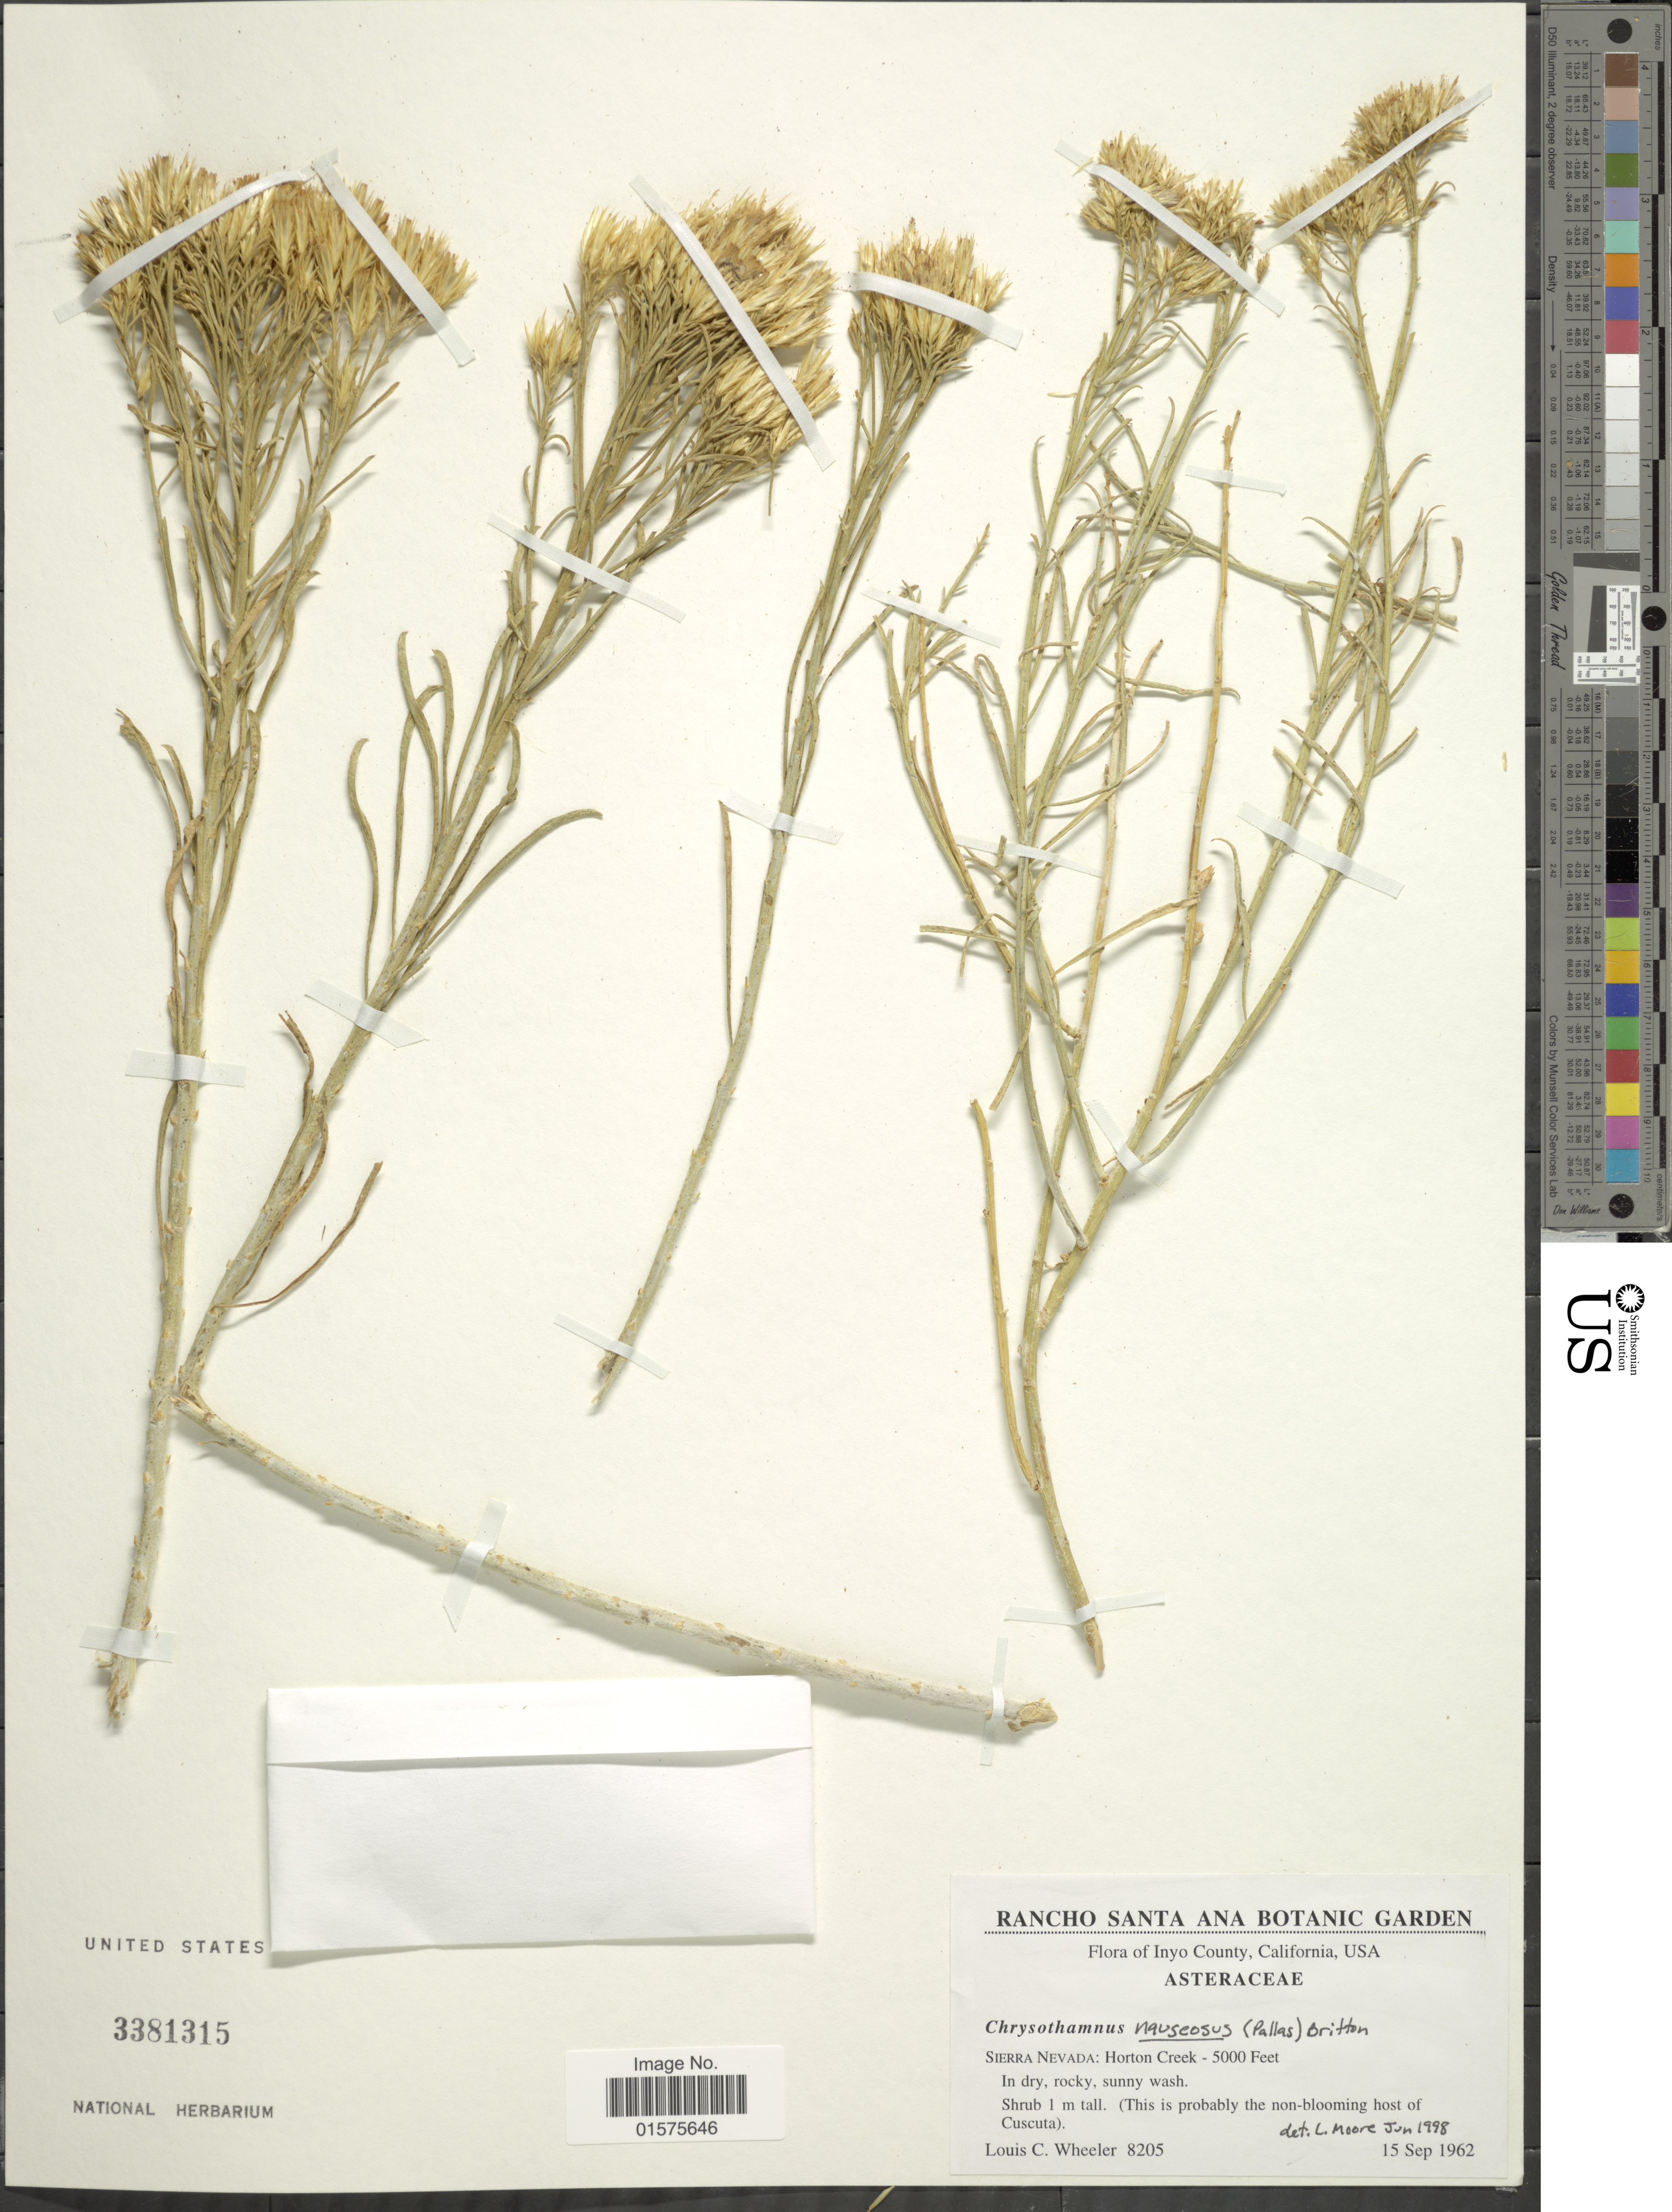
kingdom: Plantae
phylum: Tracheophyta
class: Magnoliopsida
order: Asterales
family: Asteraceae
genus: Ericameria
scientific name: Ericameria nauseosa var. bernardina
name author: (H.M. Hall) G.L. Nesom & G.I. Baird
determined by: Urbatsch, Lowell E., Curator (LSU), Louisiana State University (UNITED STATES)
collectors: L. C. Wheeler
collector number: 8205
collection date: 1962-09-15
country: United States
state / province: California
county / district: Inyo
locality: Inyo County. Sierra Nevada: Horton Creek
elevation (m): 1524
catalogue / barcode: US 3381315